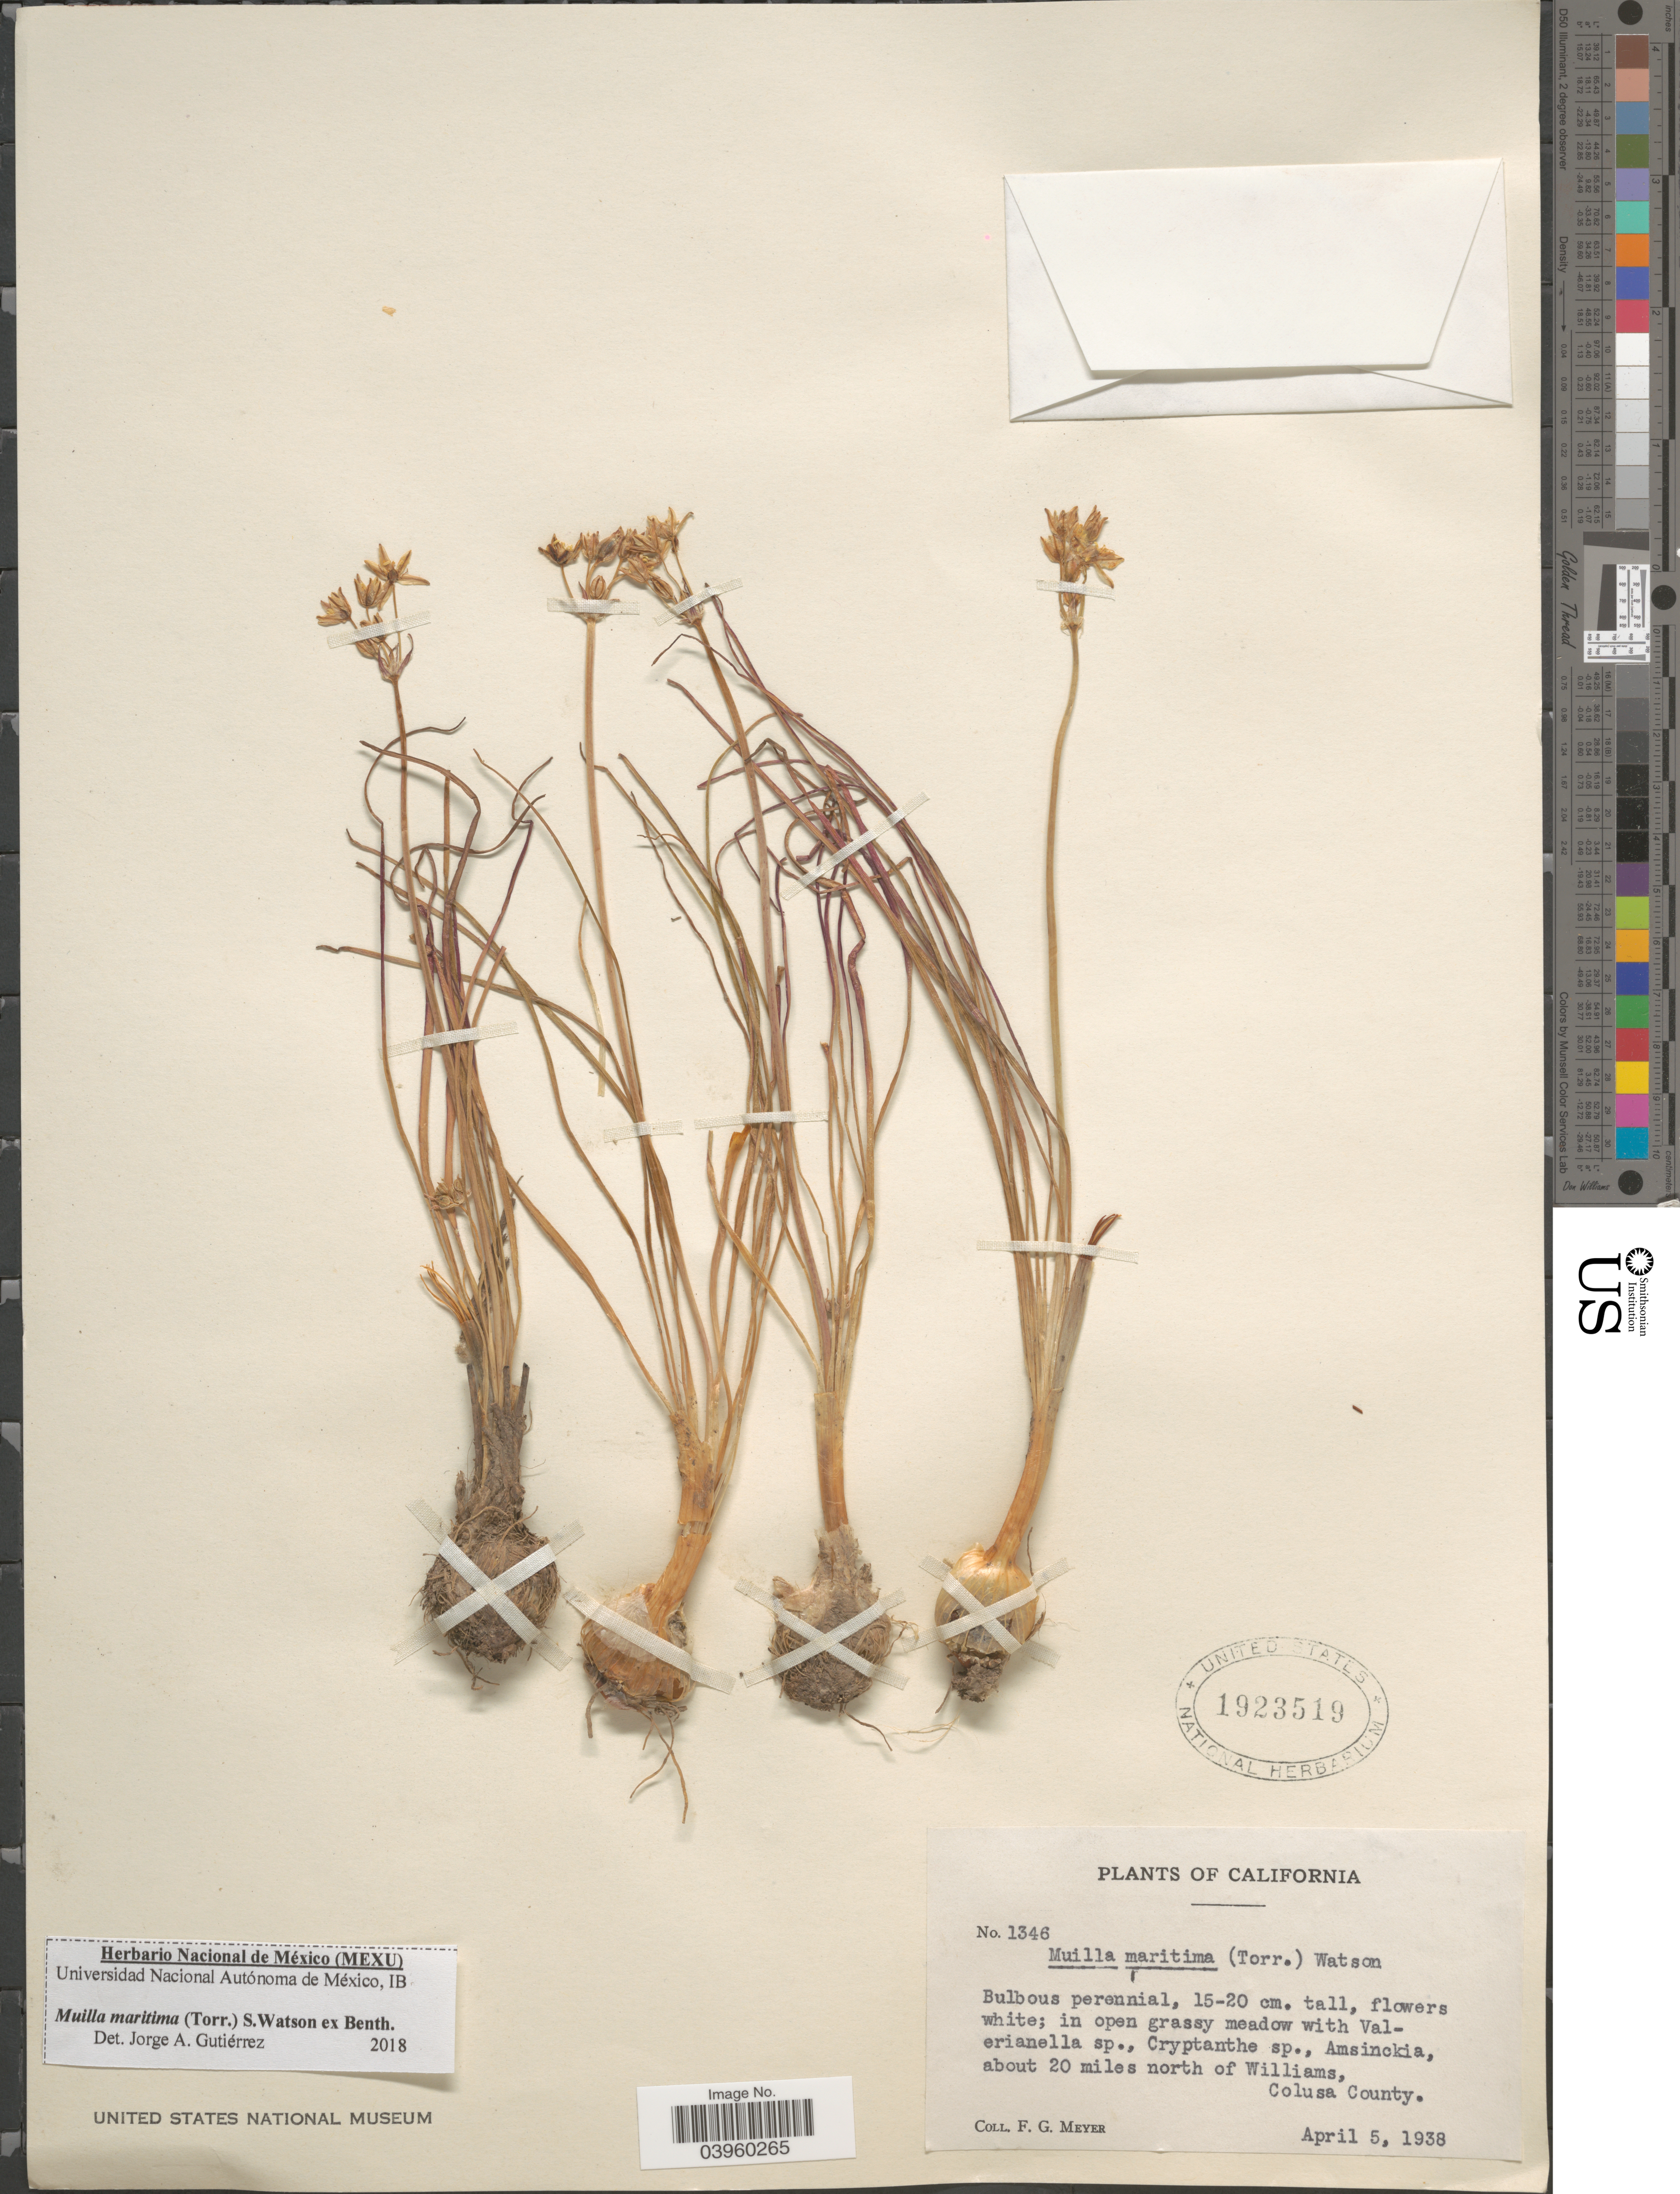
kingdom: Plantae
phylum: Tracheophyta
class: Liliopsida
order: Asparagales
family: Asparagaceae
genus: Muilla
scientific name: Muilla maritima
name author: (Torr.) S. Watson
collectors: F. G. Meyer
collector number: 1346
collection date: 1938-04-05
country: United States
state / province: California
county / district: Colusa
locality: About 20 miles north of Williams, Colusa County.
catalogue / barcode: US 1923519